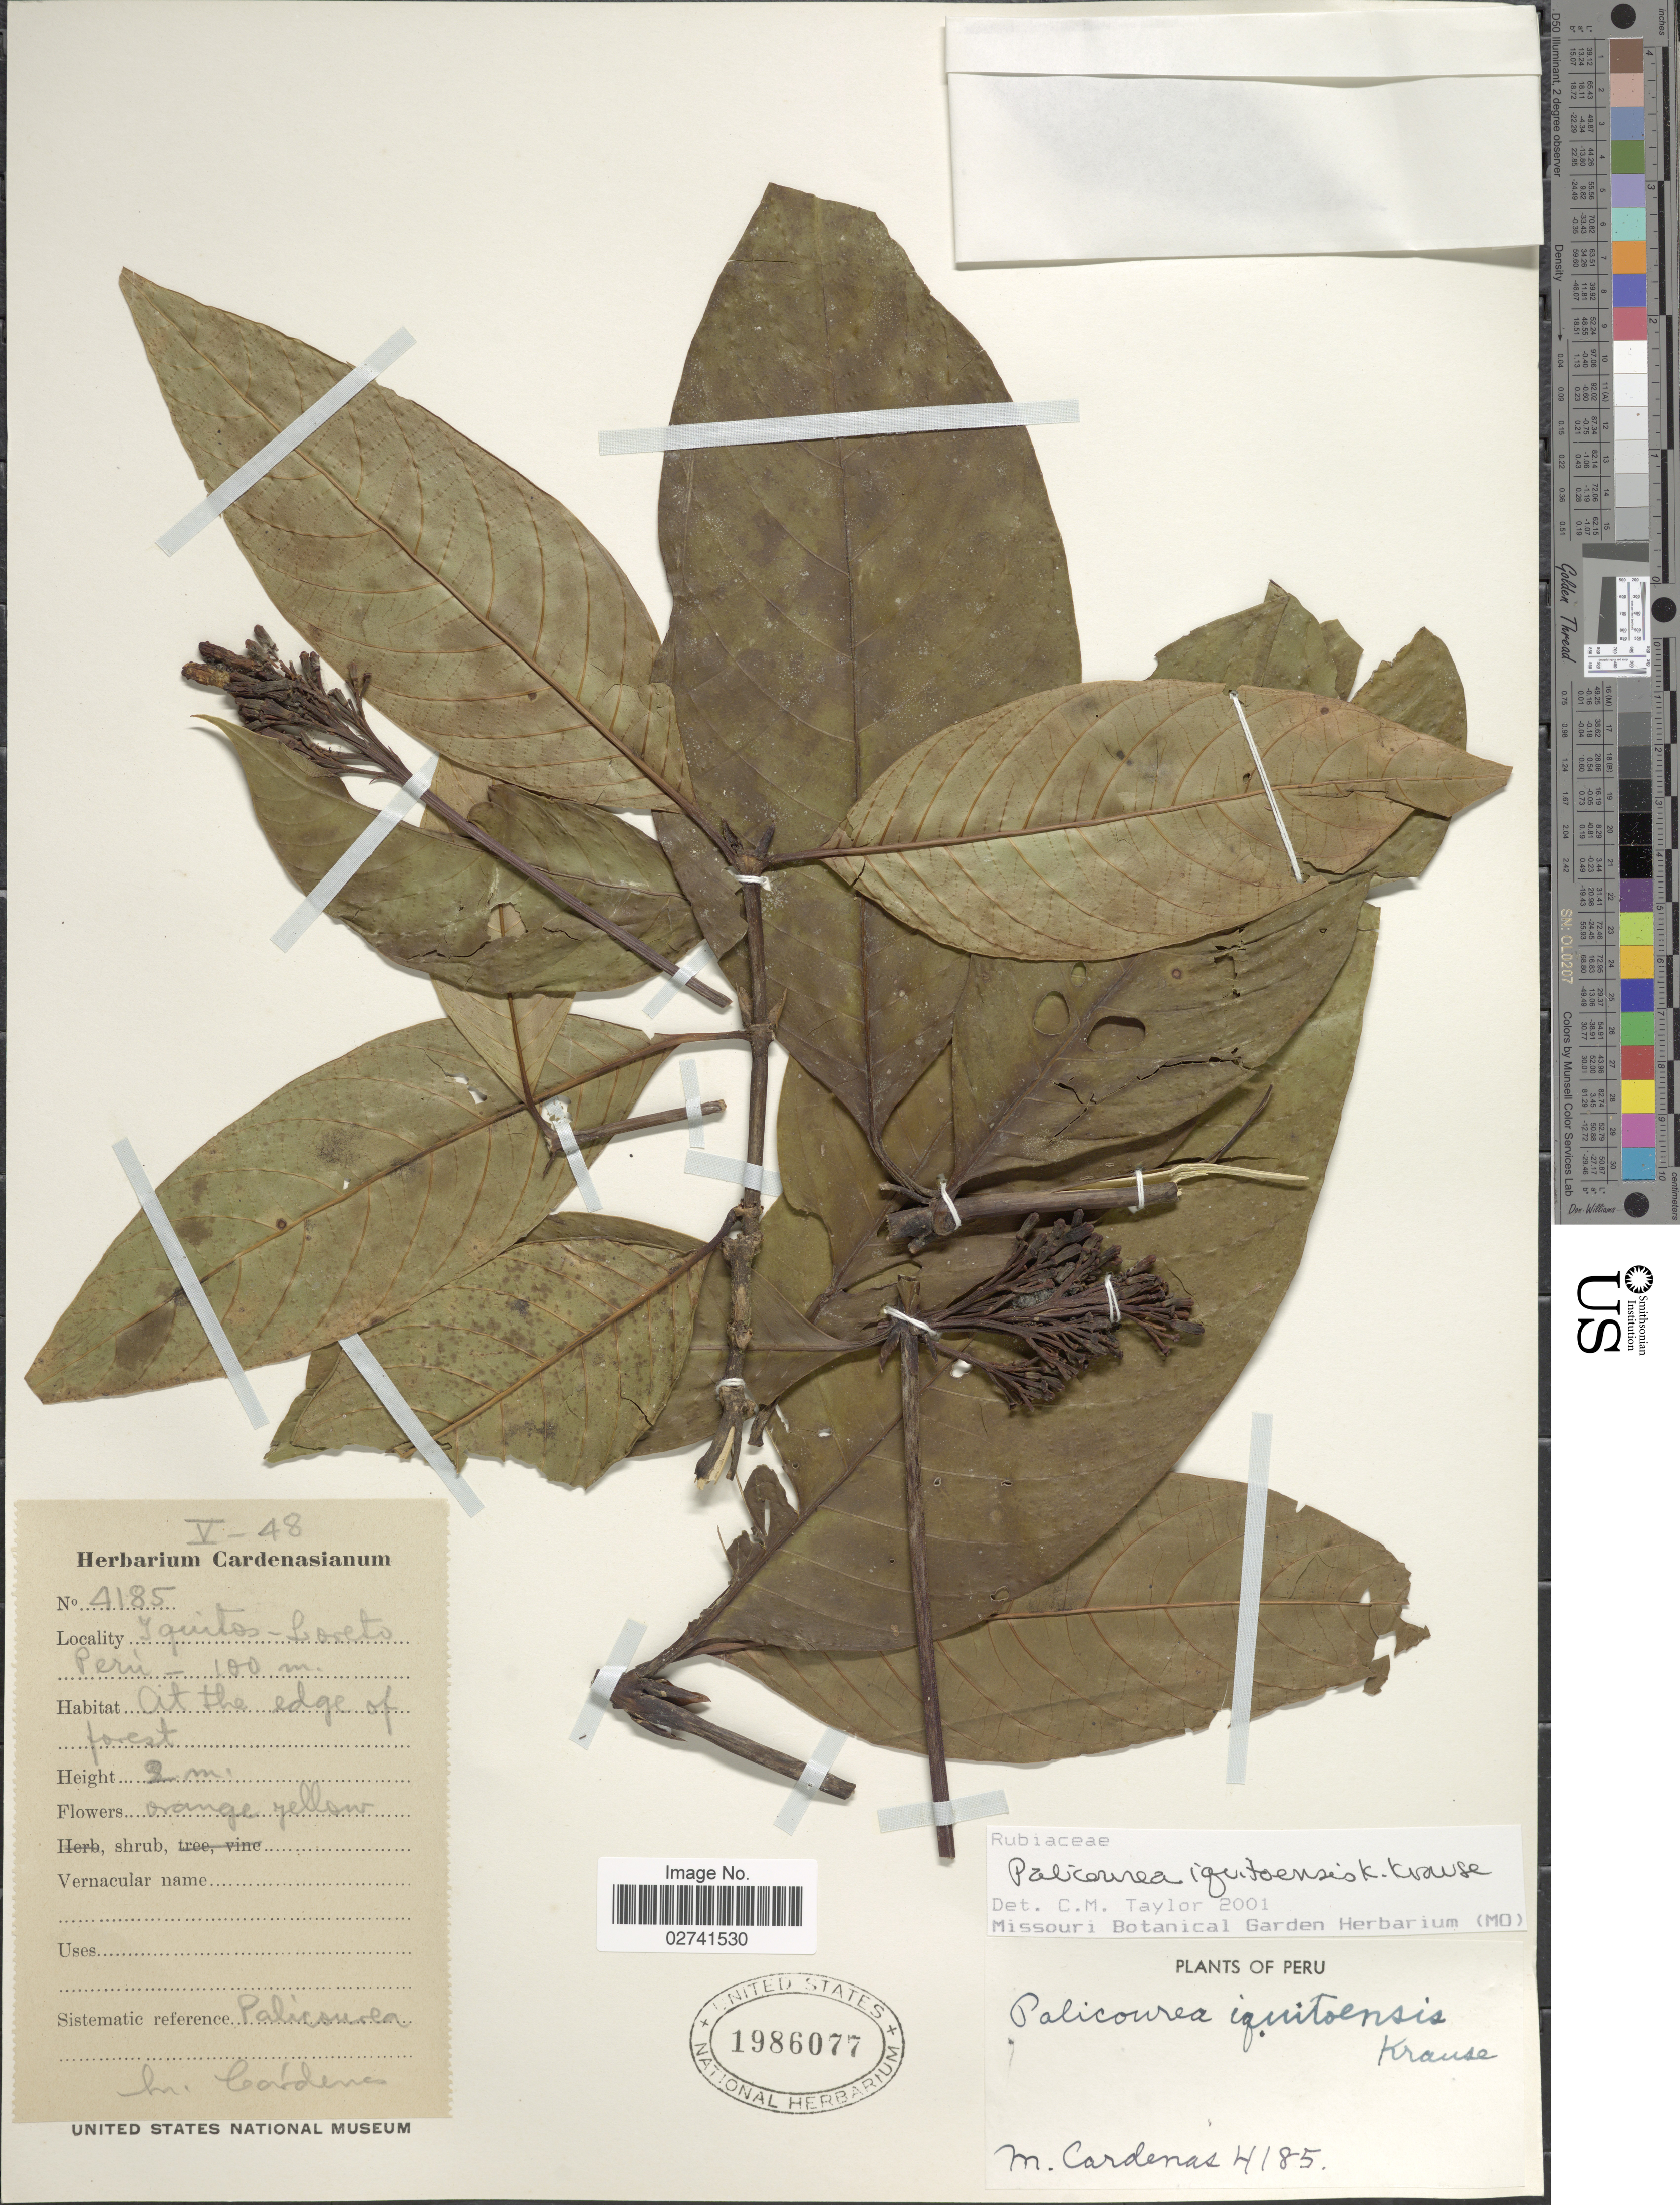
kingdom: Plantae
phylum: Tracheophyta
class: Magnoliopsida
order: Gentianales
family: Rubiaceae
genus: Palicourea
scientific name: Palicourea iquitoensis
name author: K. Krause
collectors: M. Cárdenas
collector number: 4185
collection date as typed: Transcribed d/m/y: /5/48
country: Peru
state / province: Loreto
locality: Iquitos, At the edge of forest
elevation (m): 100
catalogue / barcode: US 1986077